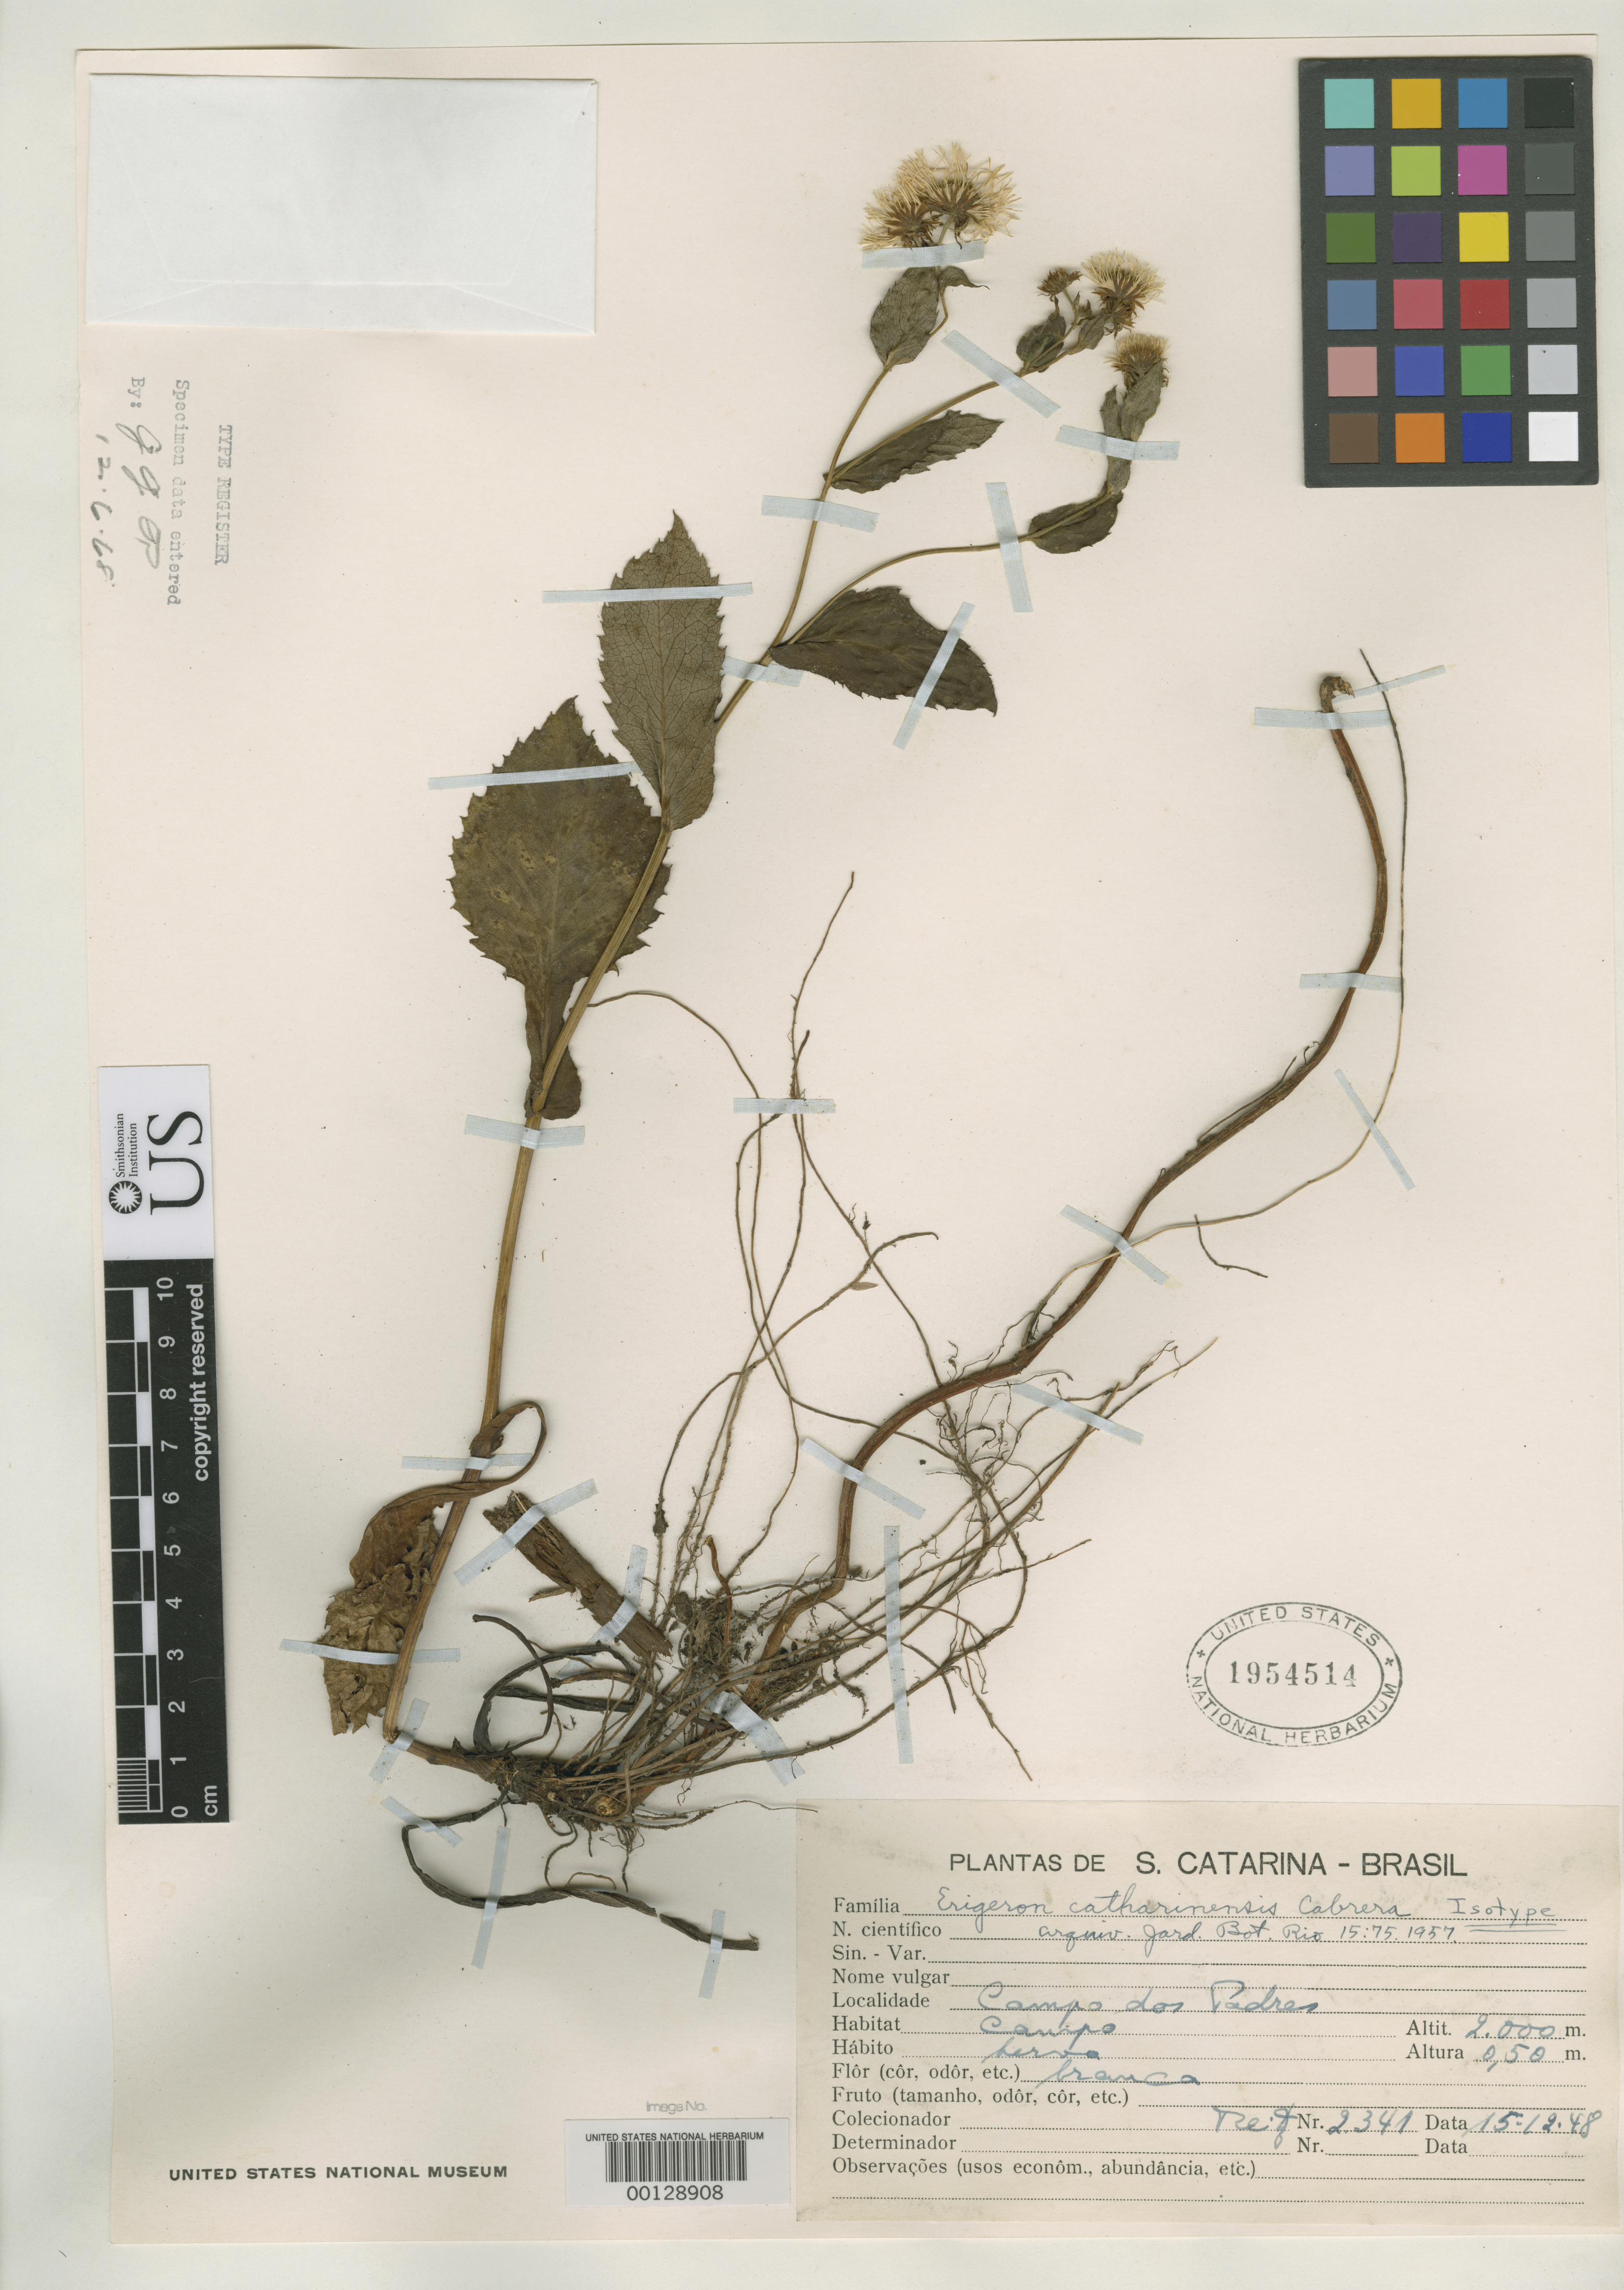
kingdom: Plantae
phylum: Tracheophyta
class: Magnoliopsida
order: Asterales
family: Asteraceae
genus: Erigeron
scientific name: Erigeron catharinensis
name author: Cabrera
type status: Isotype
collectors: R. Reitz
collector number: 2341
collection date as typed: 15 Dec 1948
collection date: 1948-12-15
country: Brazil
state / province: Santa Catarina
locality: Campo dos Padres.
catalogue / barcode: US 1954514